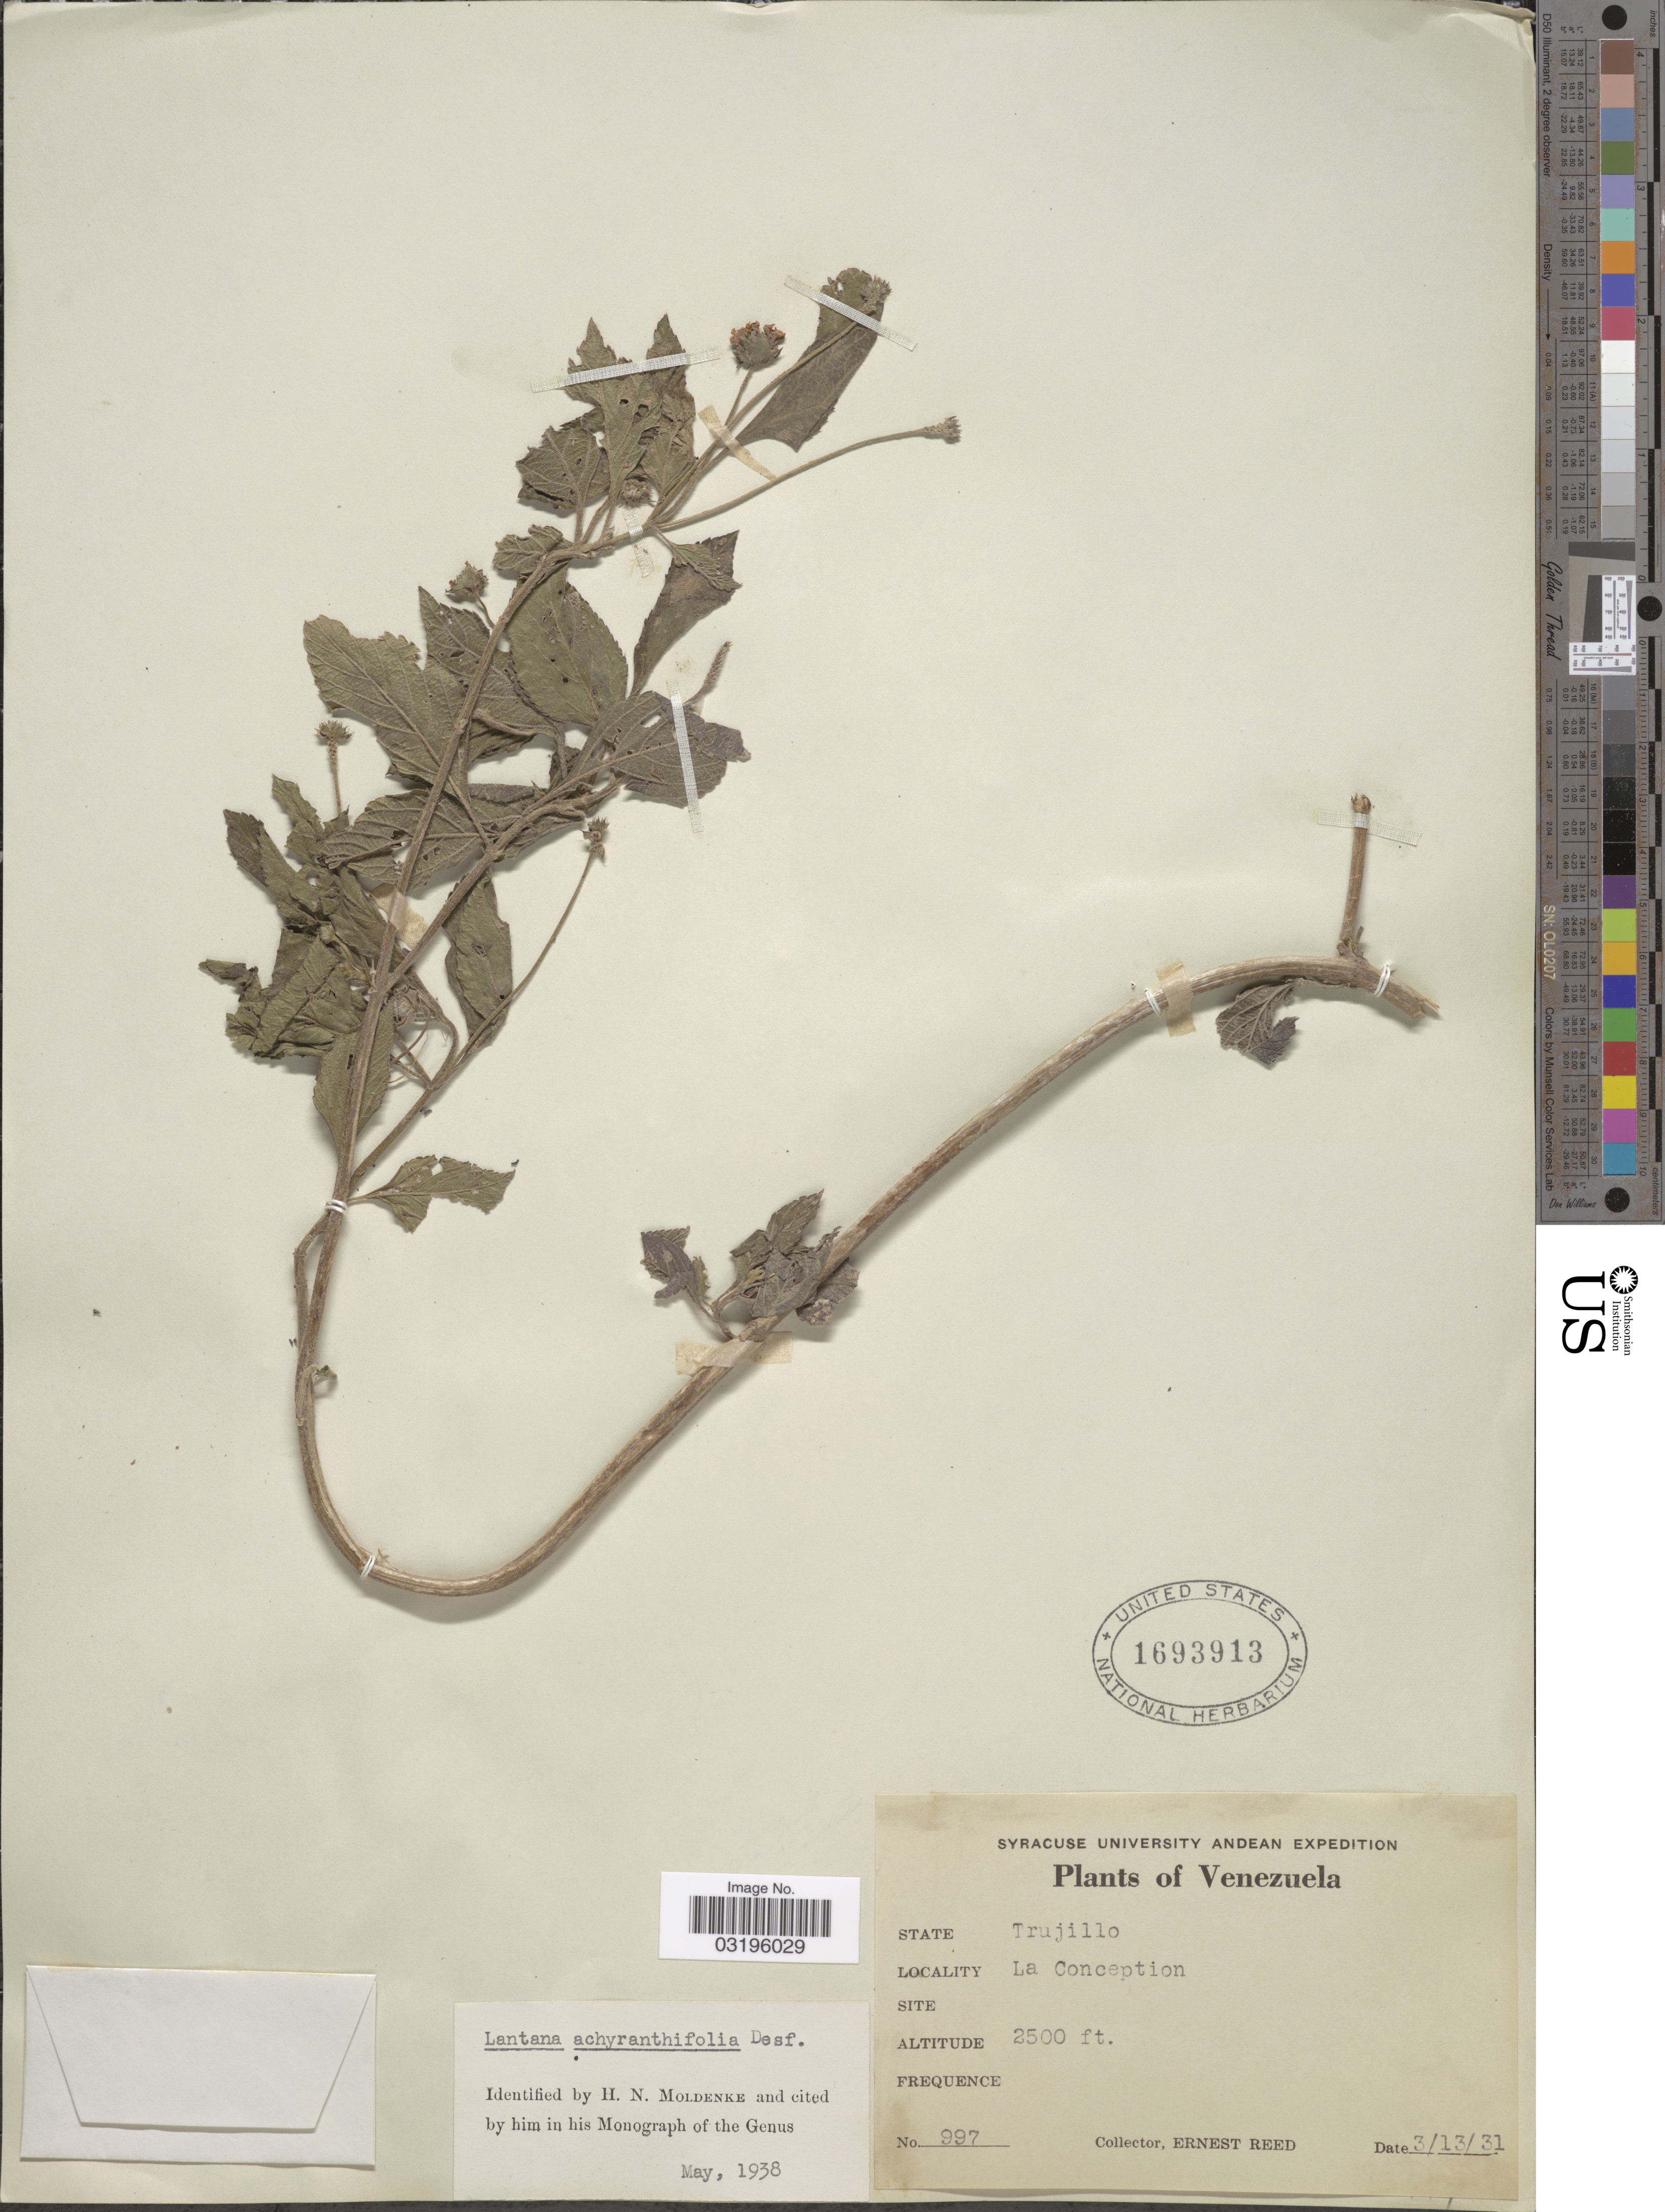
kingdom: Plantae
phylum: Tracheophyta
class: Magnoliopsida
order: Lamiales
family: Verbenaceae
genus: Lantana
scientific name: Lantana achyranthifolia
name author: Desf.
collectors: E. Reed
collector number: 997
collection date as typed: Transcribed d/m/y: 13/3/31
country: Venezuela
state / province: Trujillo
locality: La Conception.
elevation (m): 762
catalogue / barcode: US 1693913